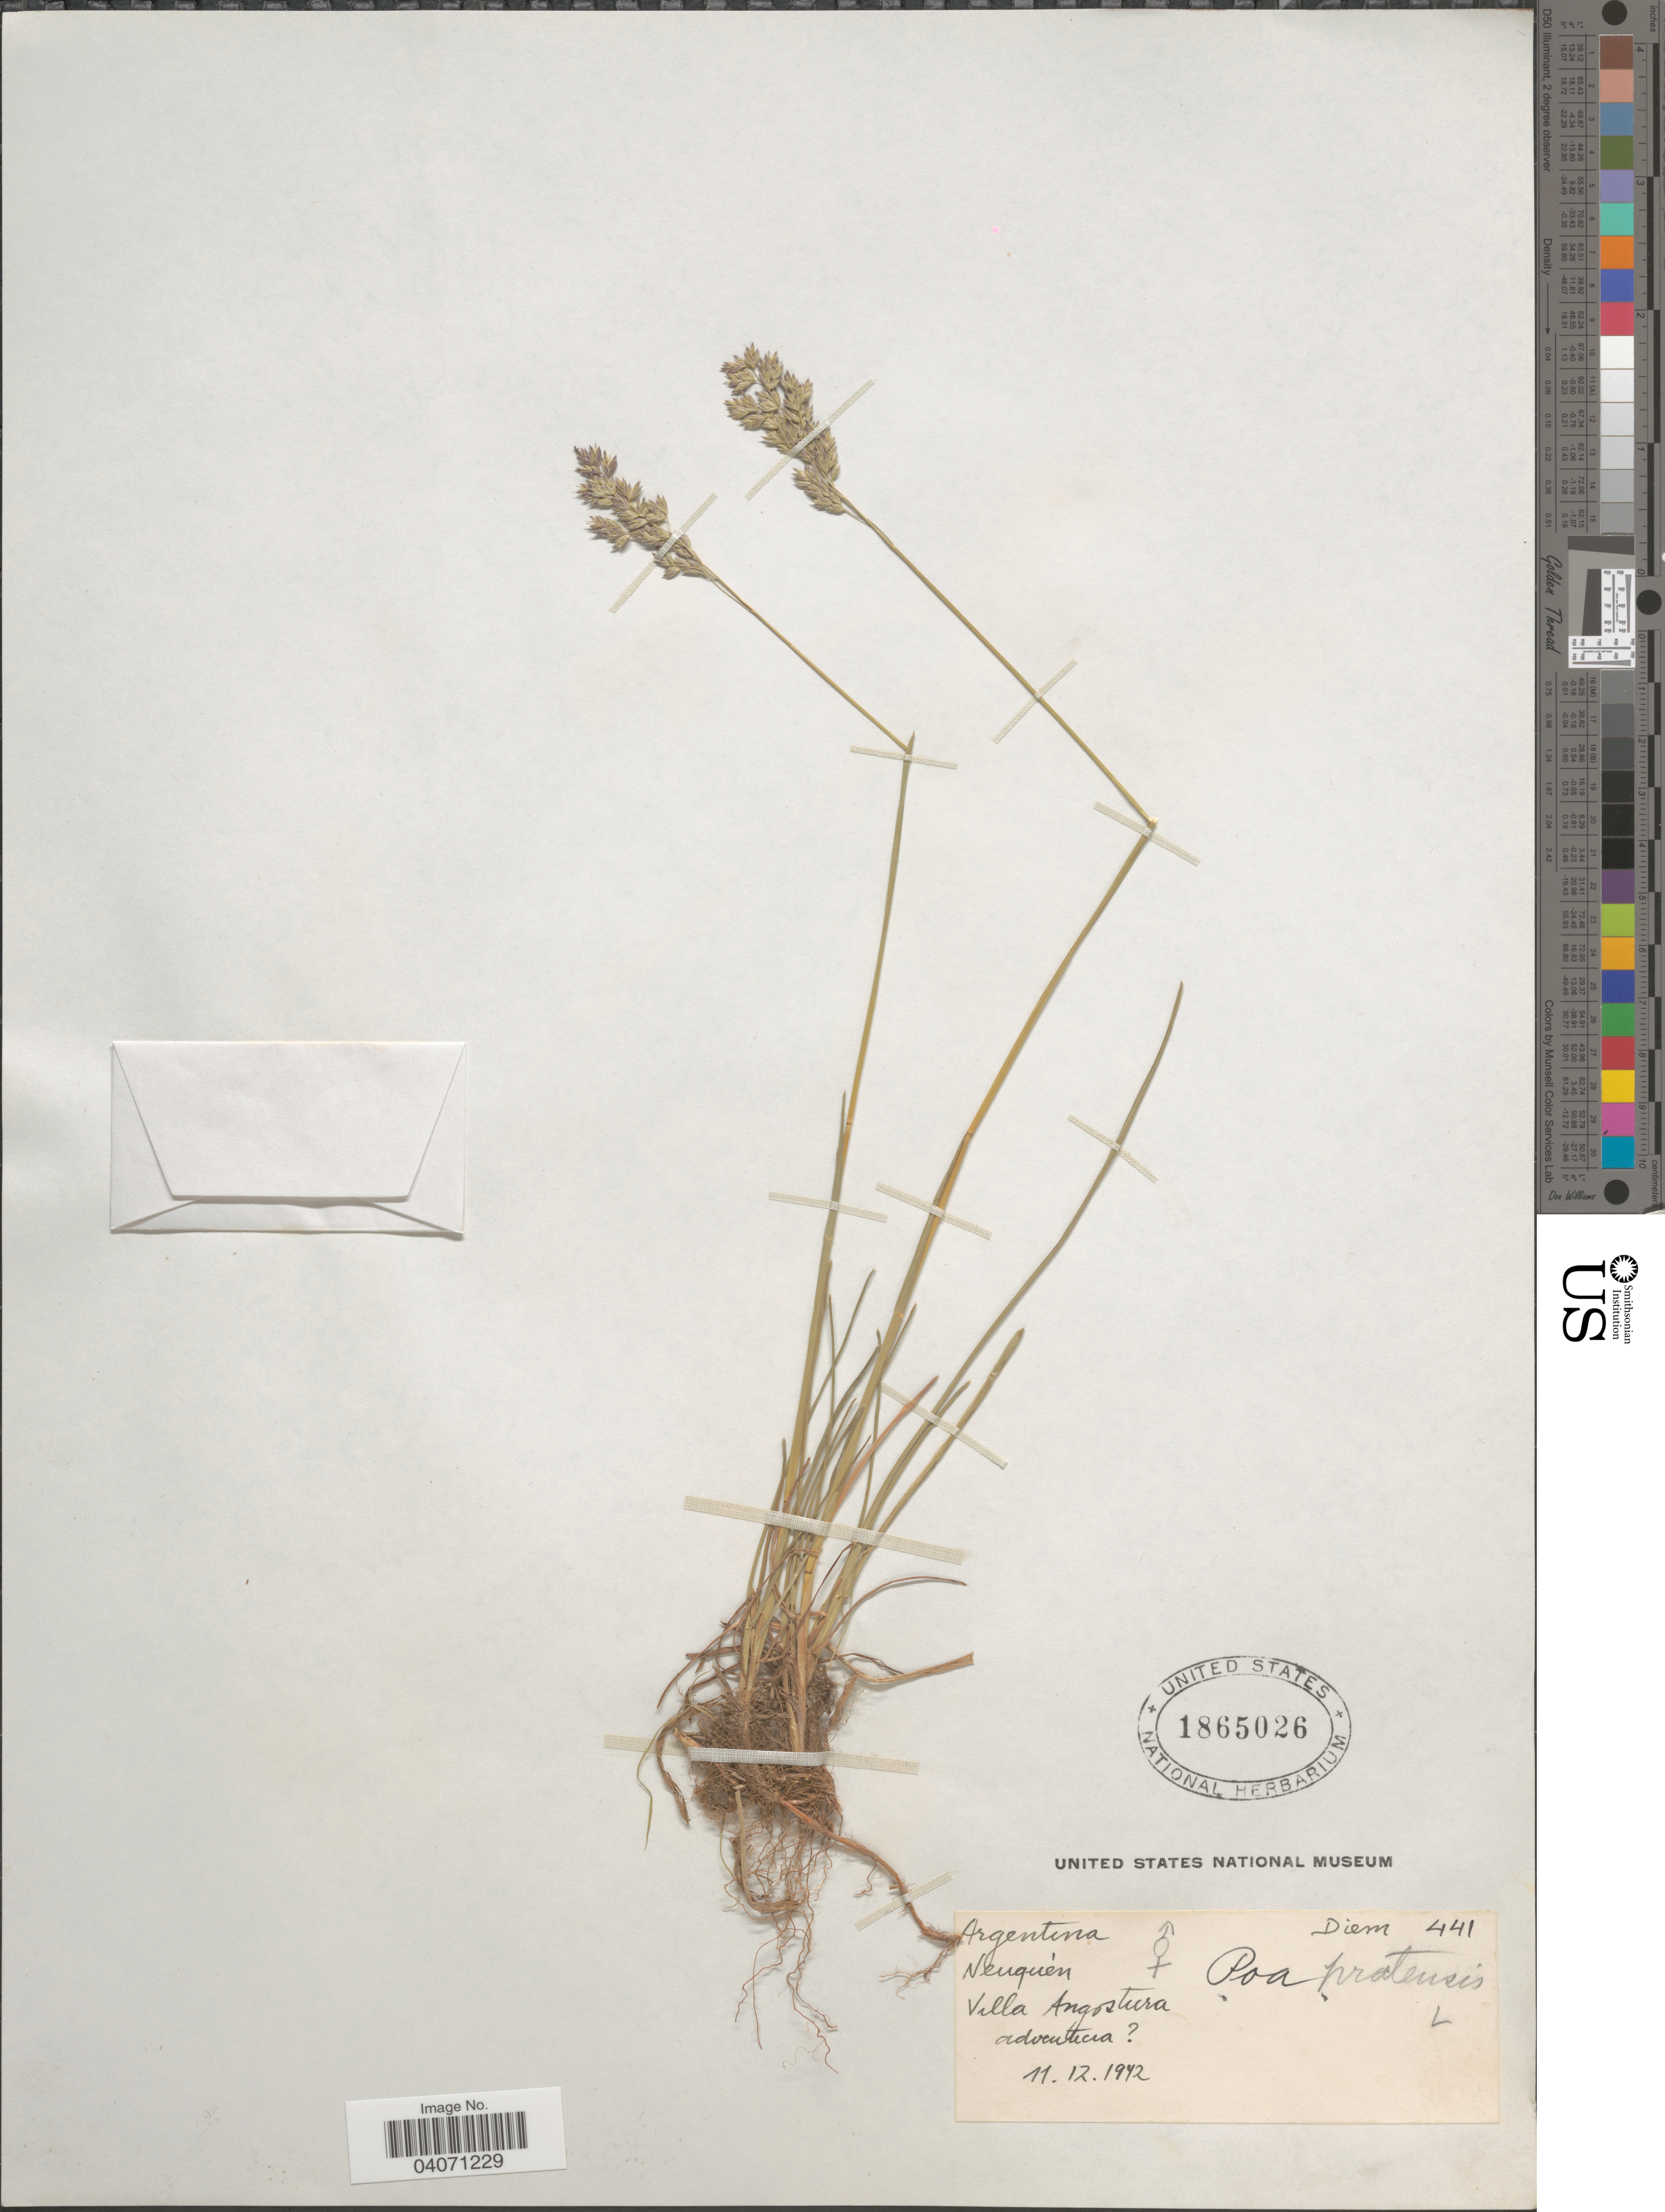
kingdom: Plantae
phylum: Tracheophyta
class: Liliopsida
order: Poales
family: Poaceae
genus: Poa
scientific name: Poa pratensis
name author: L.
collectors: Diem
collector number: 441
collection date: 1942-12-11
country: Argentina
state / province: Neuquen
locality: Villa Angostura.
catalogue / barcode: US 1865026